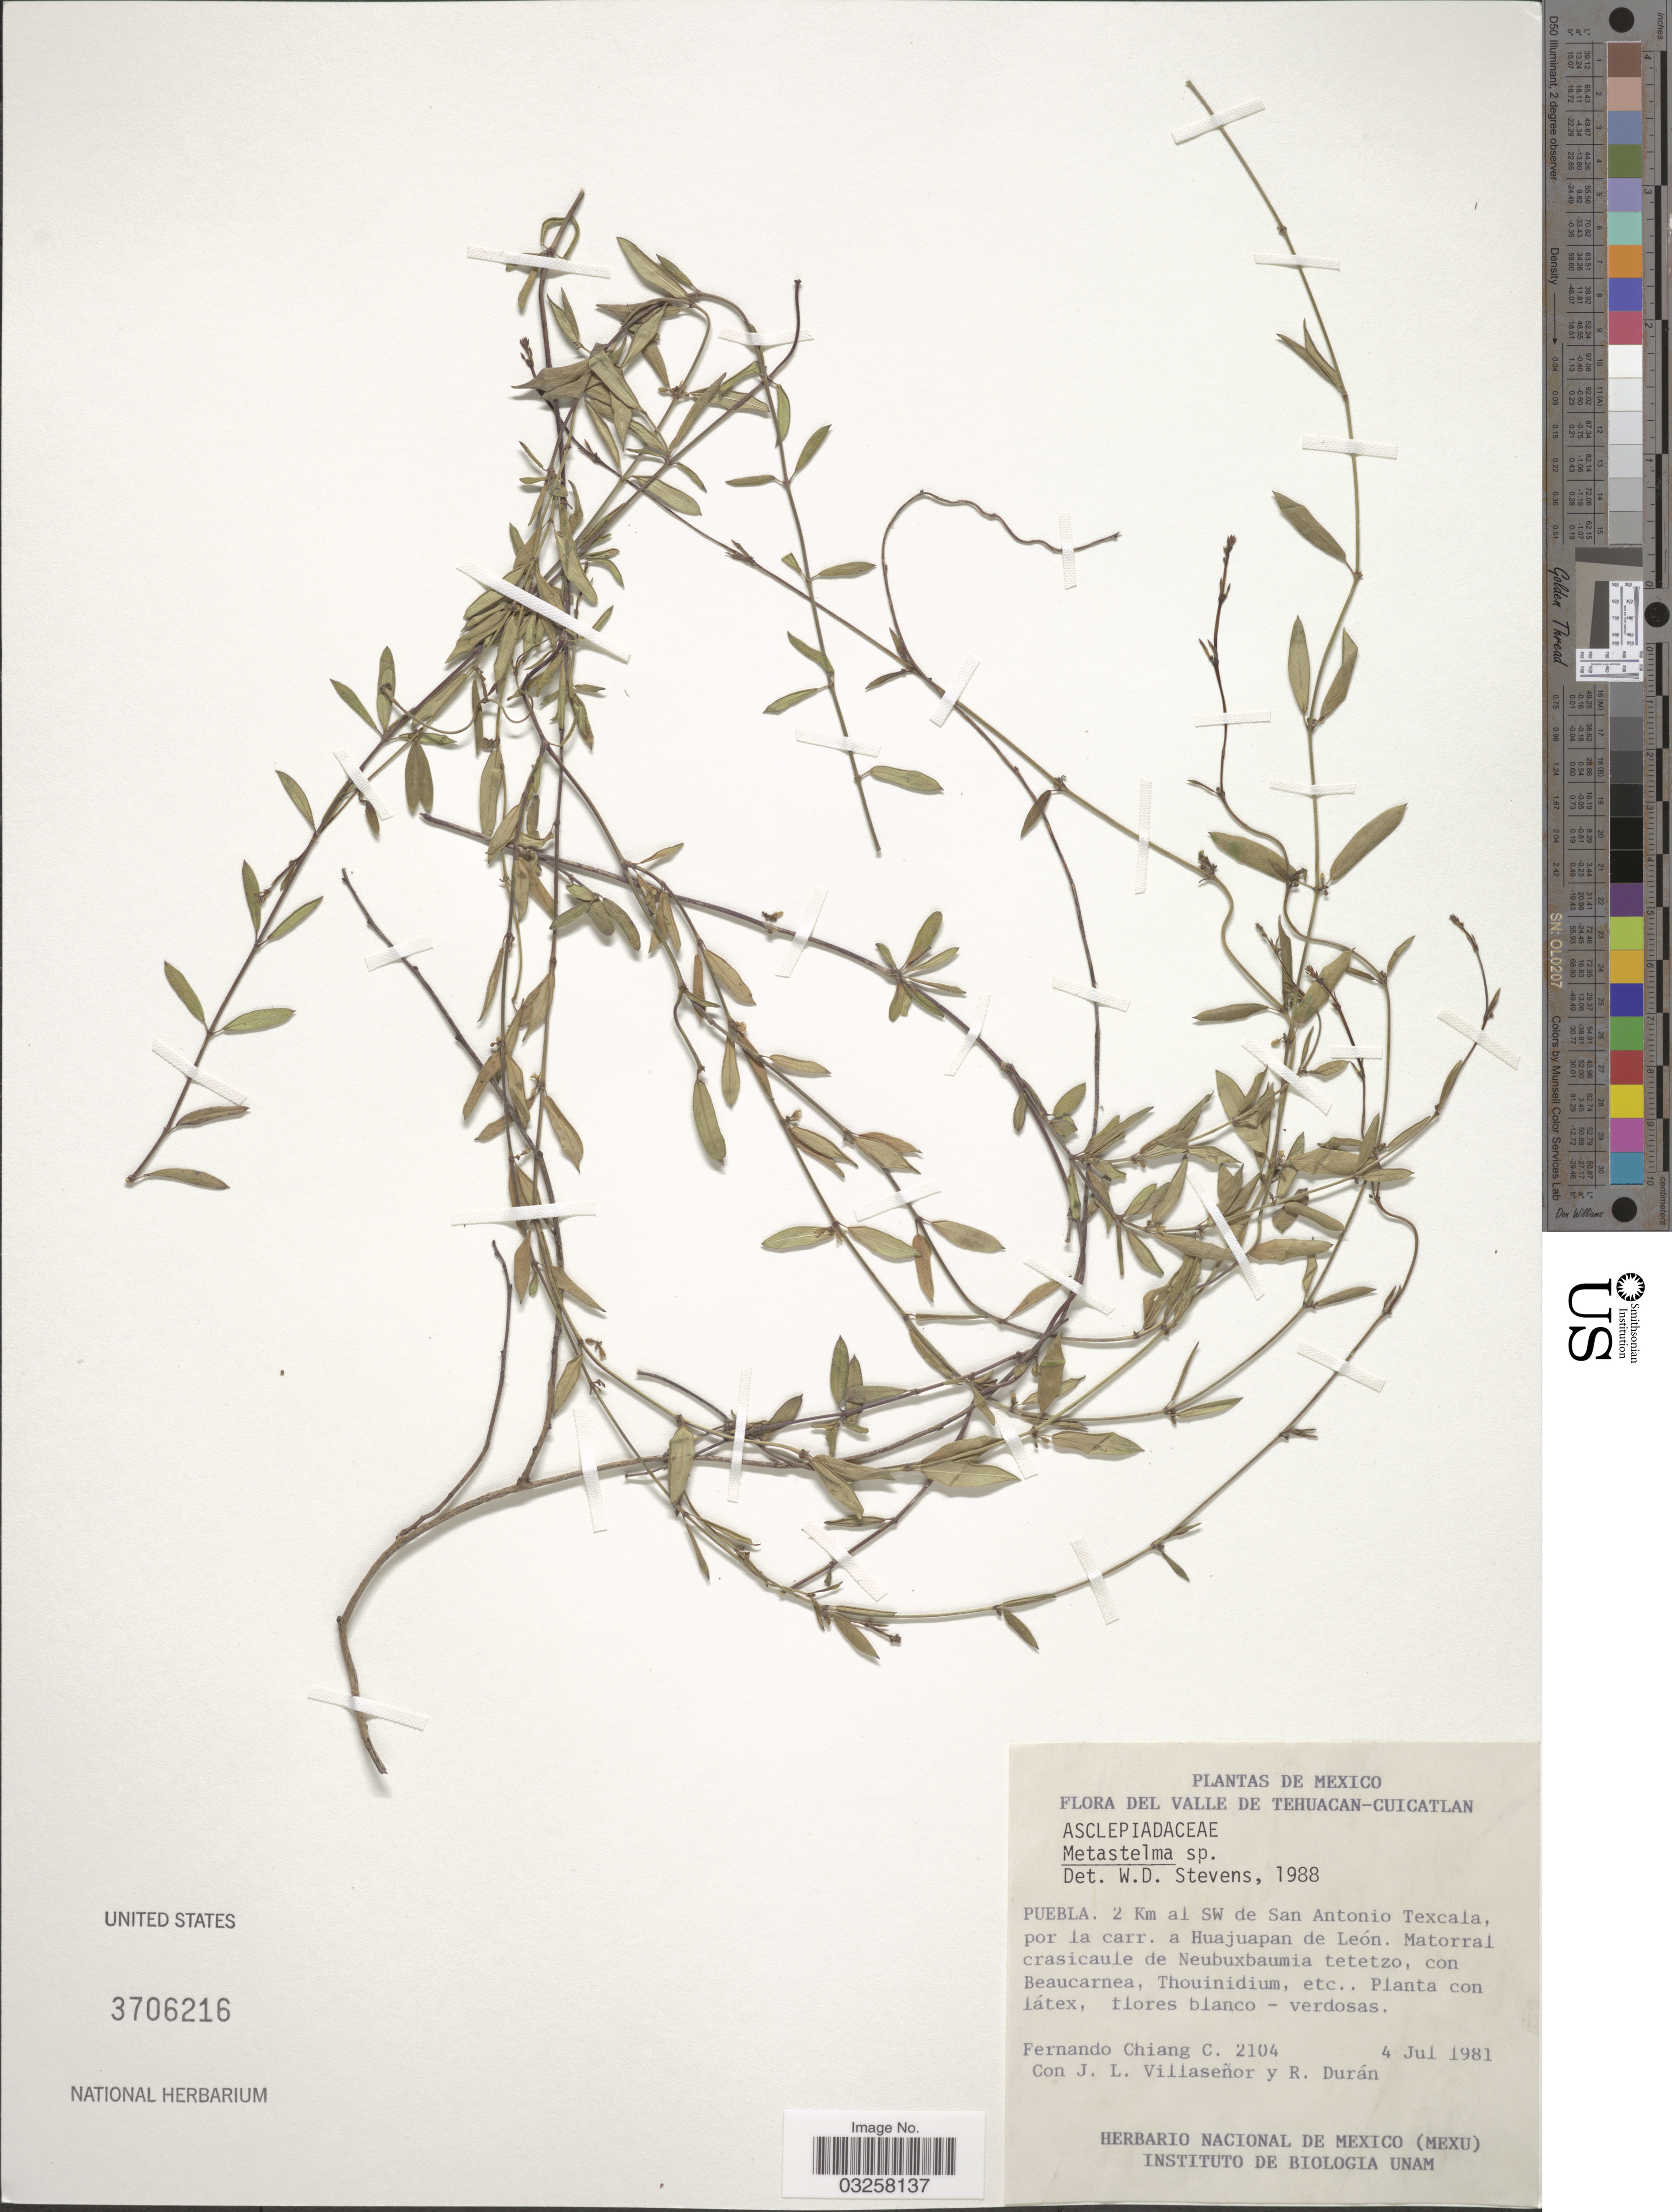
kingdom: Plantae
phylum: Tracheophyta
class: Magnoliopsida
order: Gentianales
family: Apocynaceae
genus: Metastelma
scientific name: Metastelma sp.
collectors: F. Chiang, J. Villaseñor R. & R. Durán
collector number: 2104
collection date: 1981-07-04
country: Mexico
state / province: Puebla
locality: Valle de Tehuacan - Cuicatlan, 2 Km al SW de San Antonio Texcala, por la carr. a Huajuapan de León.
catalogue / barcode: US 3706216